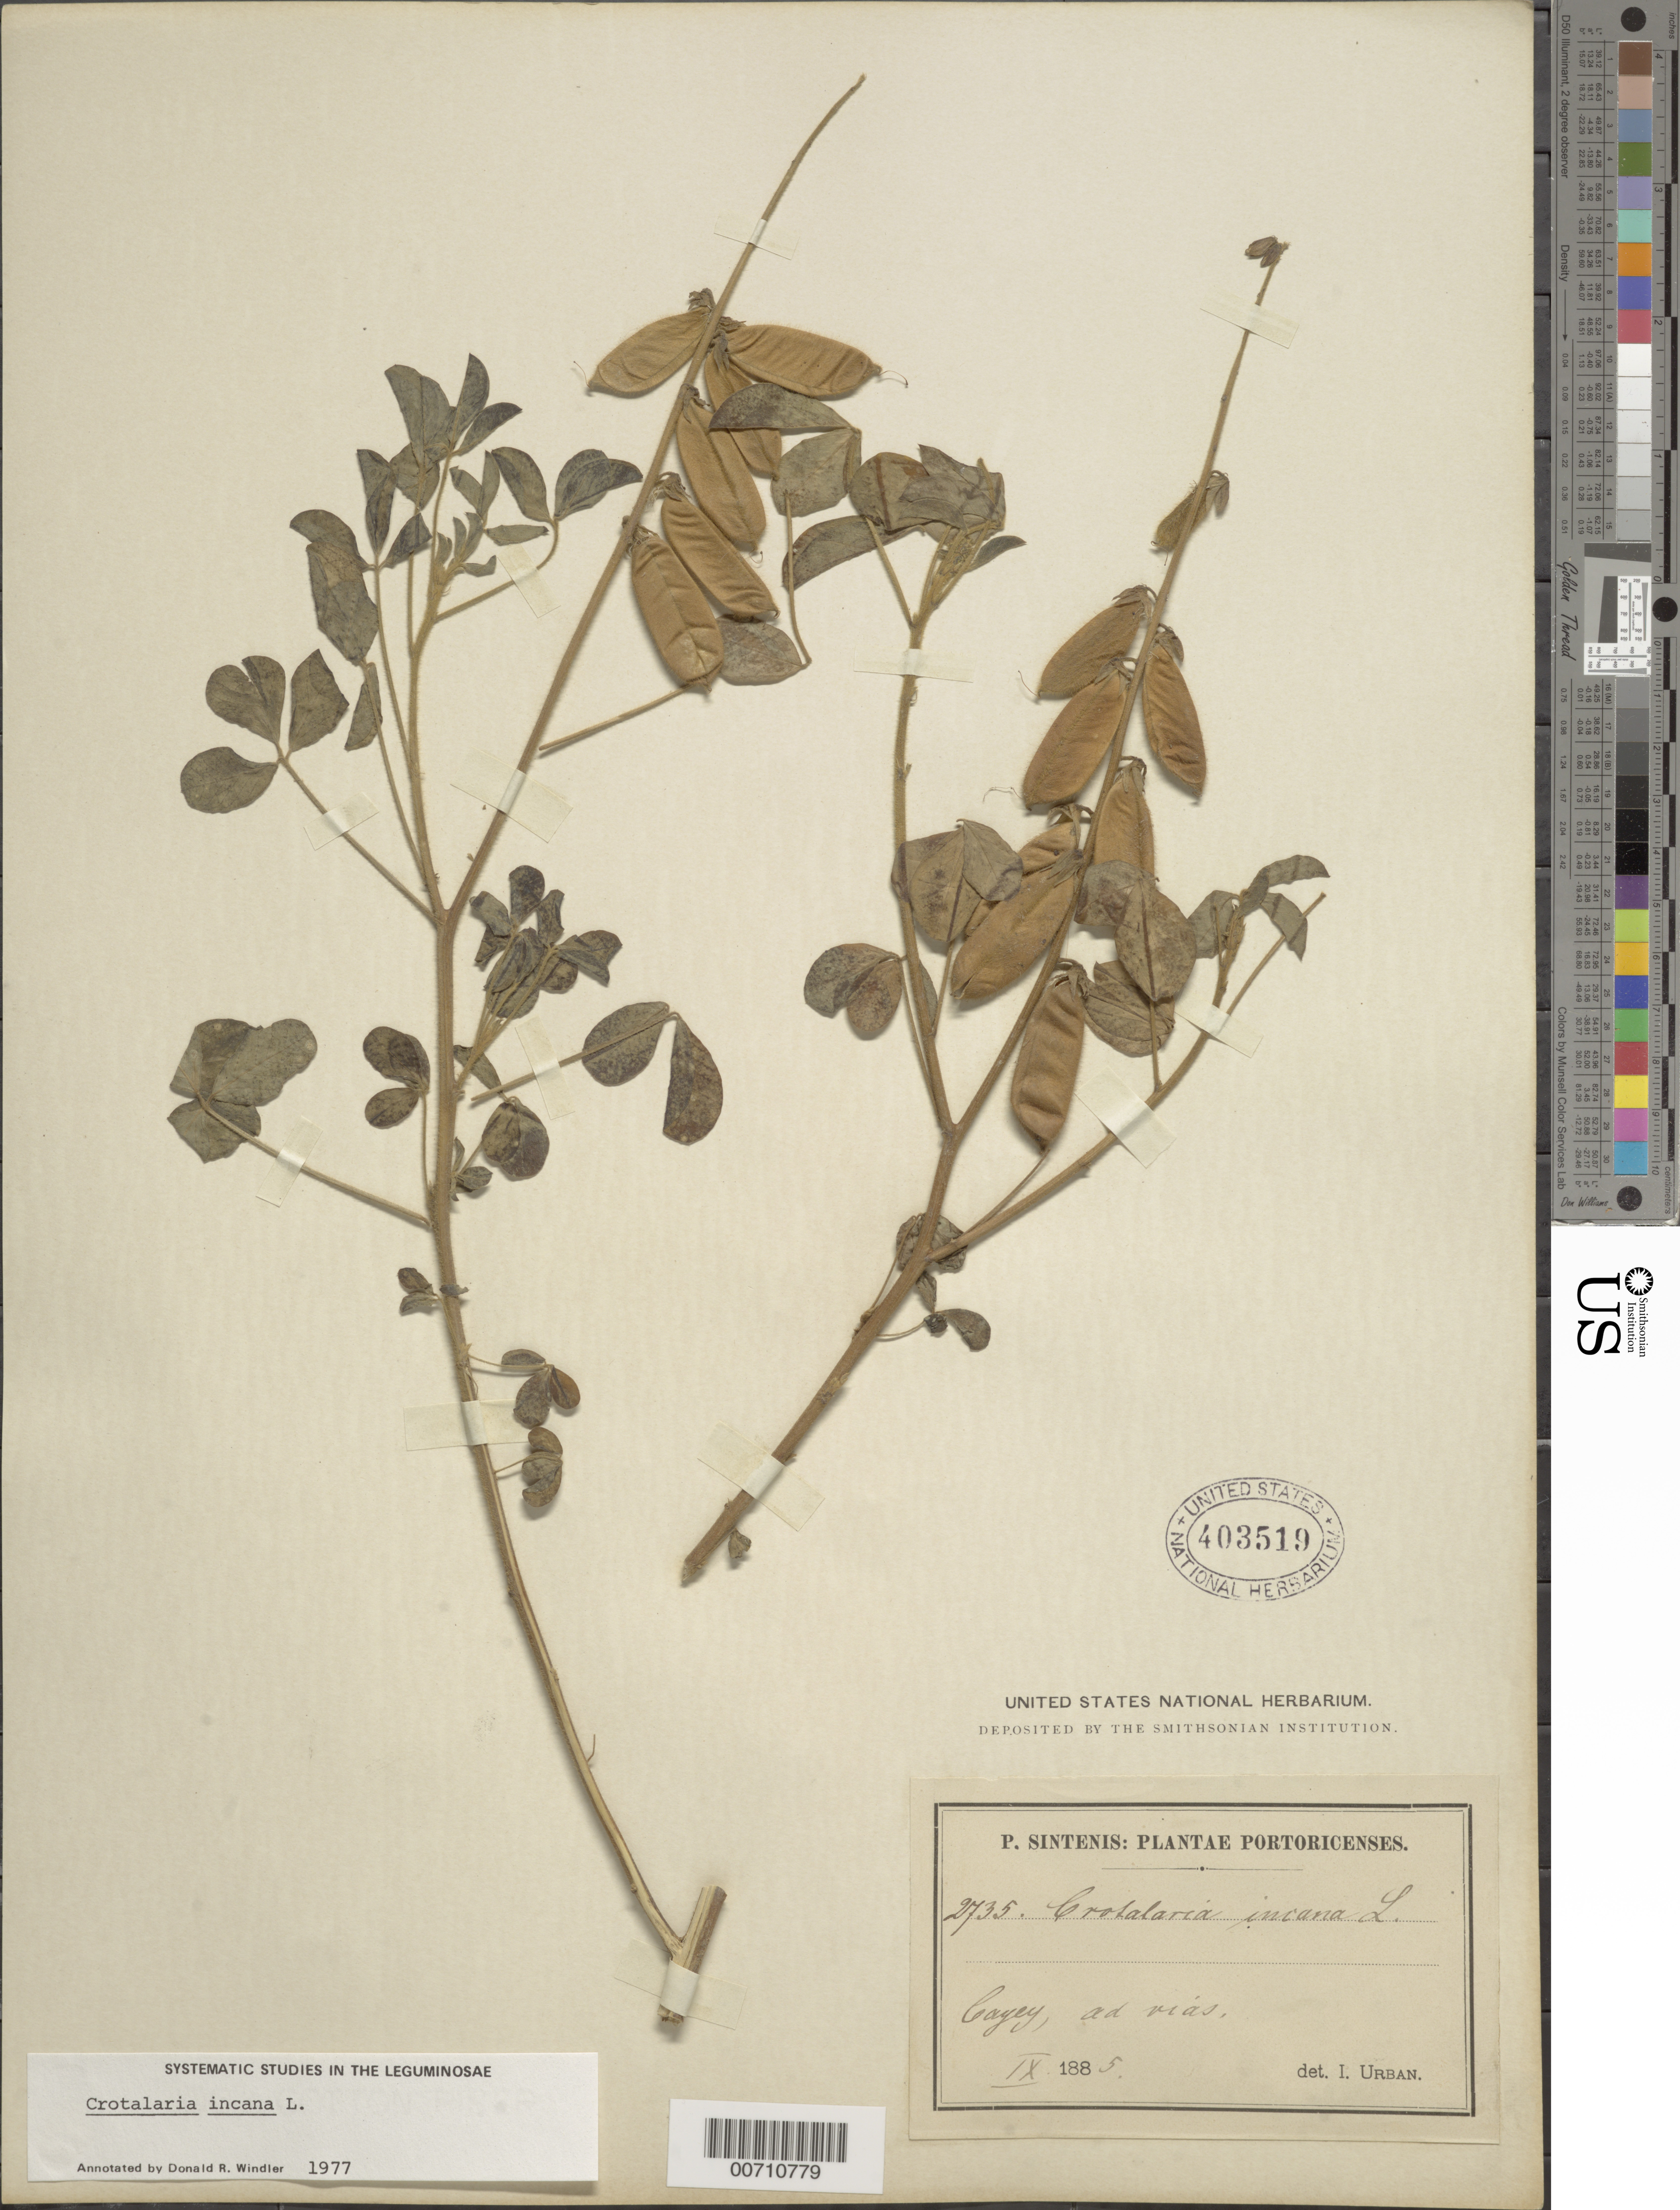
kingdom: Plantae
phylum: Tracheophyta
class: Magnoliopsida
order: Fabales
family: Fabaceae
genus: Crotalaria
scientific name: Crotalaria incana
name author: L.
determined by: Windler, D. R.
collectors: P. Sintenis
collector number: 2735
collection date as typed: Sep 1885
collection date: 1885-09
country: Puerto Rico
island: Greater Antilles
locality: Cayey, ad vias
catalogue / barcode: US 403519